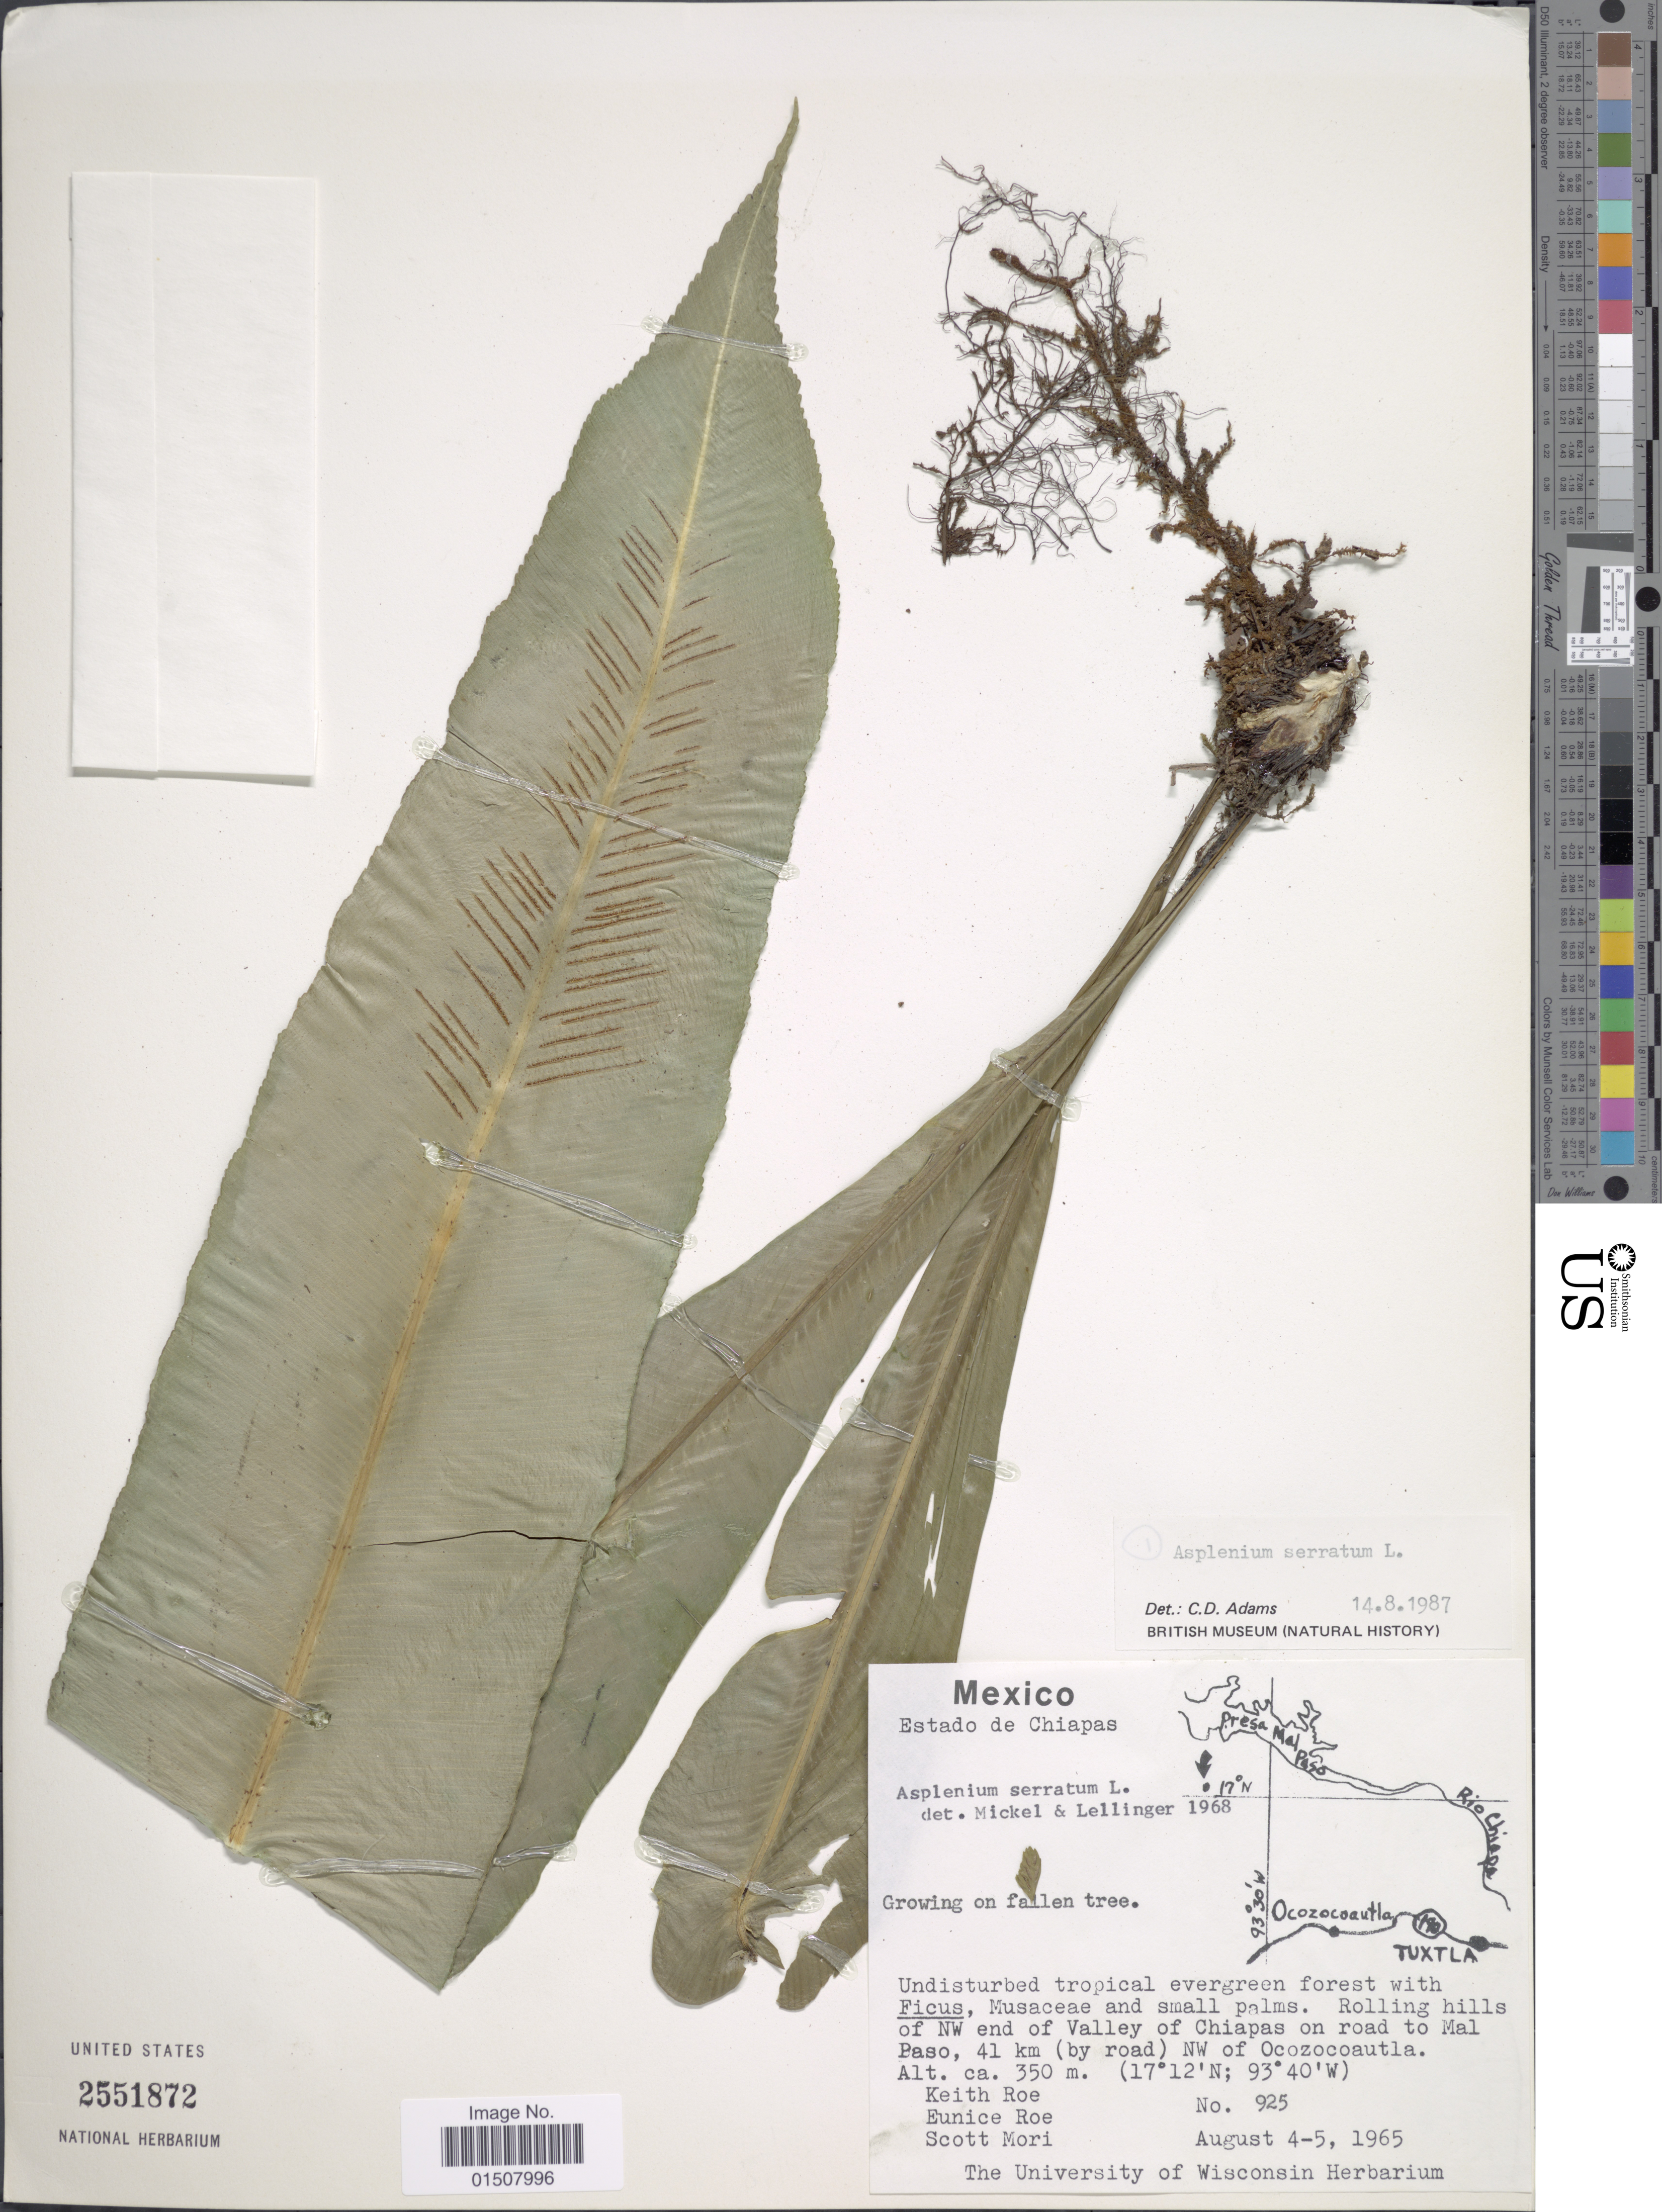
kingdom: Plantae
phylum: Tracheophyta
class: Polypodiopsida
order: Polypodiales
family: Aspleniaceae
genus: Asplenium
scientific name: Asplenium serratum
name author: L.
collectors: K. E. Roe, E. Roe & S. Mori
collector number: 925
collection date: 1965-08-04/1965-08-05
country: Mexico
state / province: Chiapas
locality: Rolling hills of NW end of Valley of Chiapas on road to Mal Paso, 41 km (by road) NW of Ocozocoautla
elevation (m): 350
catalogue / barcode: US 2551872